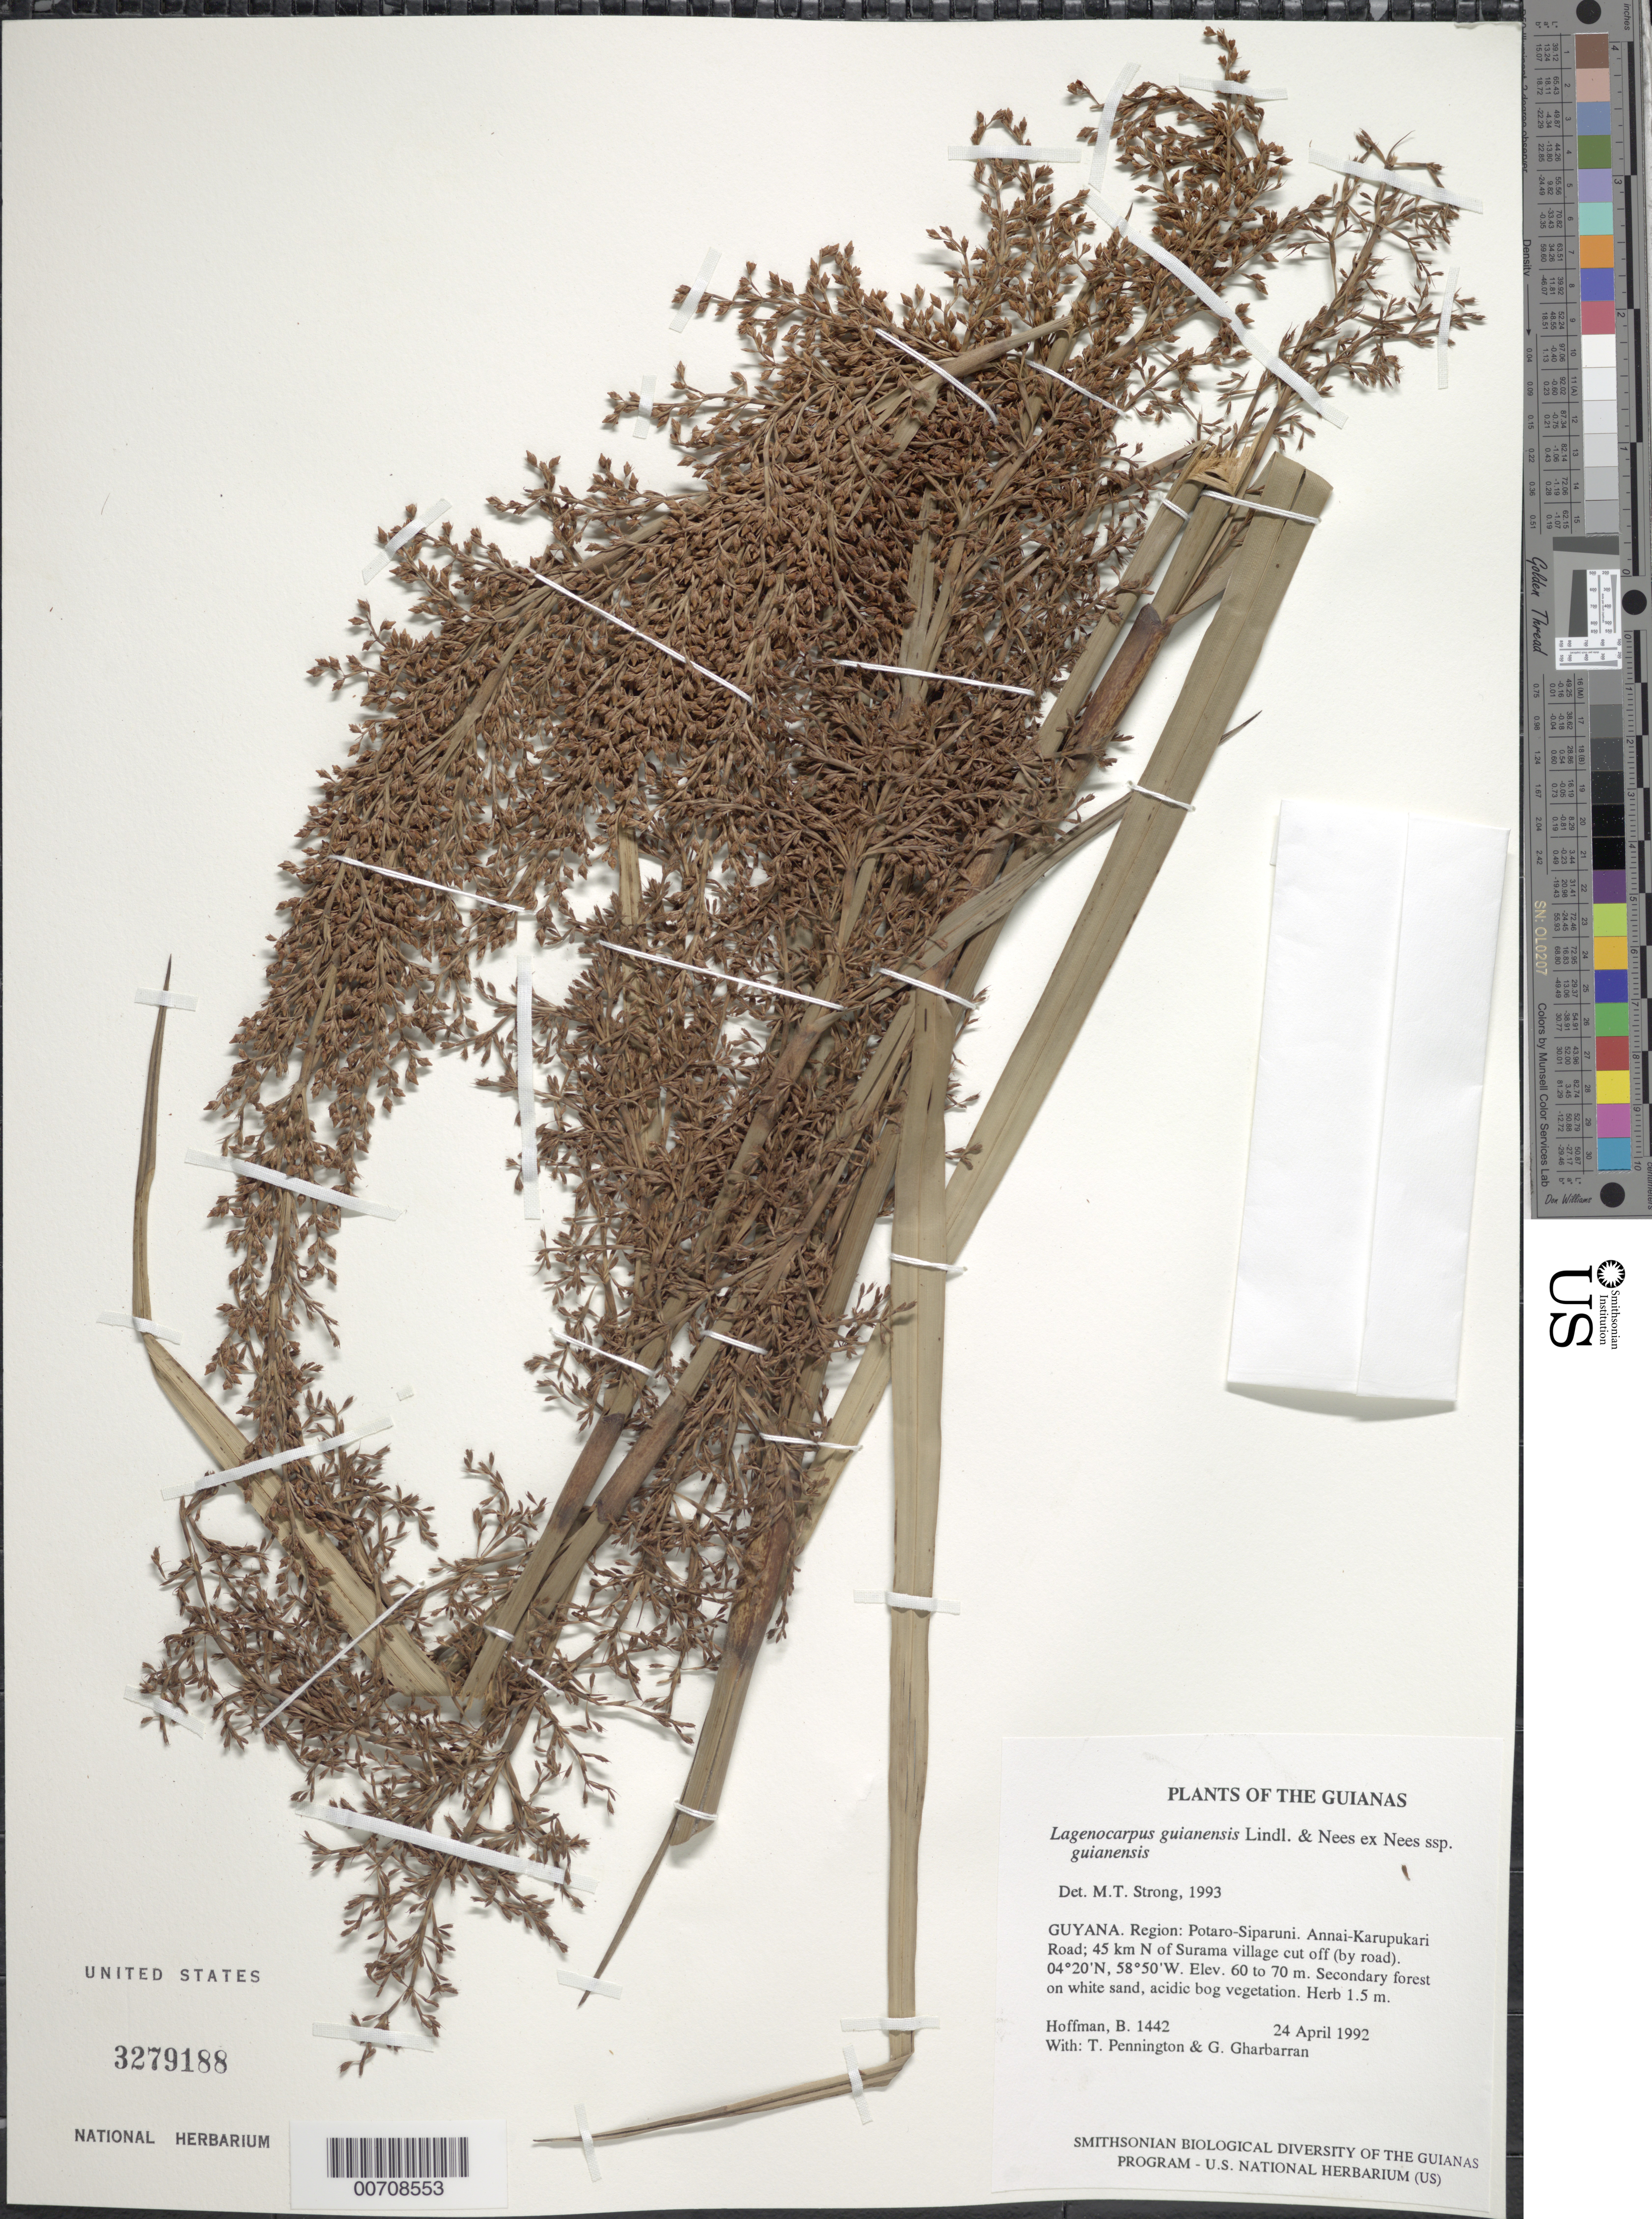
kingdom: Plantae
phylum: Tracheophyta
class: Liliopsida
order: Poales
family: Cyperaceae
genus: Lagenocarpus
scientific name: Lagenocarpus guianensis subsp. guianensis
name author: Nees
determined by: Strong, M. T., (US), Smithsonian Institution - National Museum of Natural History (UNITED STATES)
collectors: B. Hoffman, R. T. Pennington & G. Gharbarran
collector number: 1442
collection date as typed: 24 April 1992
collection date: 1992-04-24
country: Guyana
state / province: Potaro-Siparuni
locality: Annai-Karupukari Road; 45 km N of Surama village cut off (by road). Iwokrama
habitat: Secondary forest on white sand, acidic bog vegetation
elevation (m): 60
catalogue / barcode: US 3279188